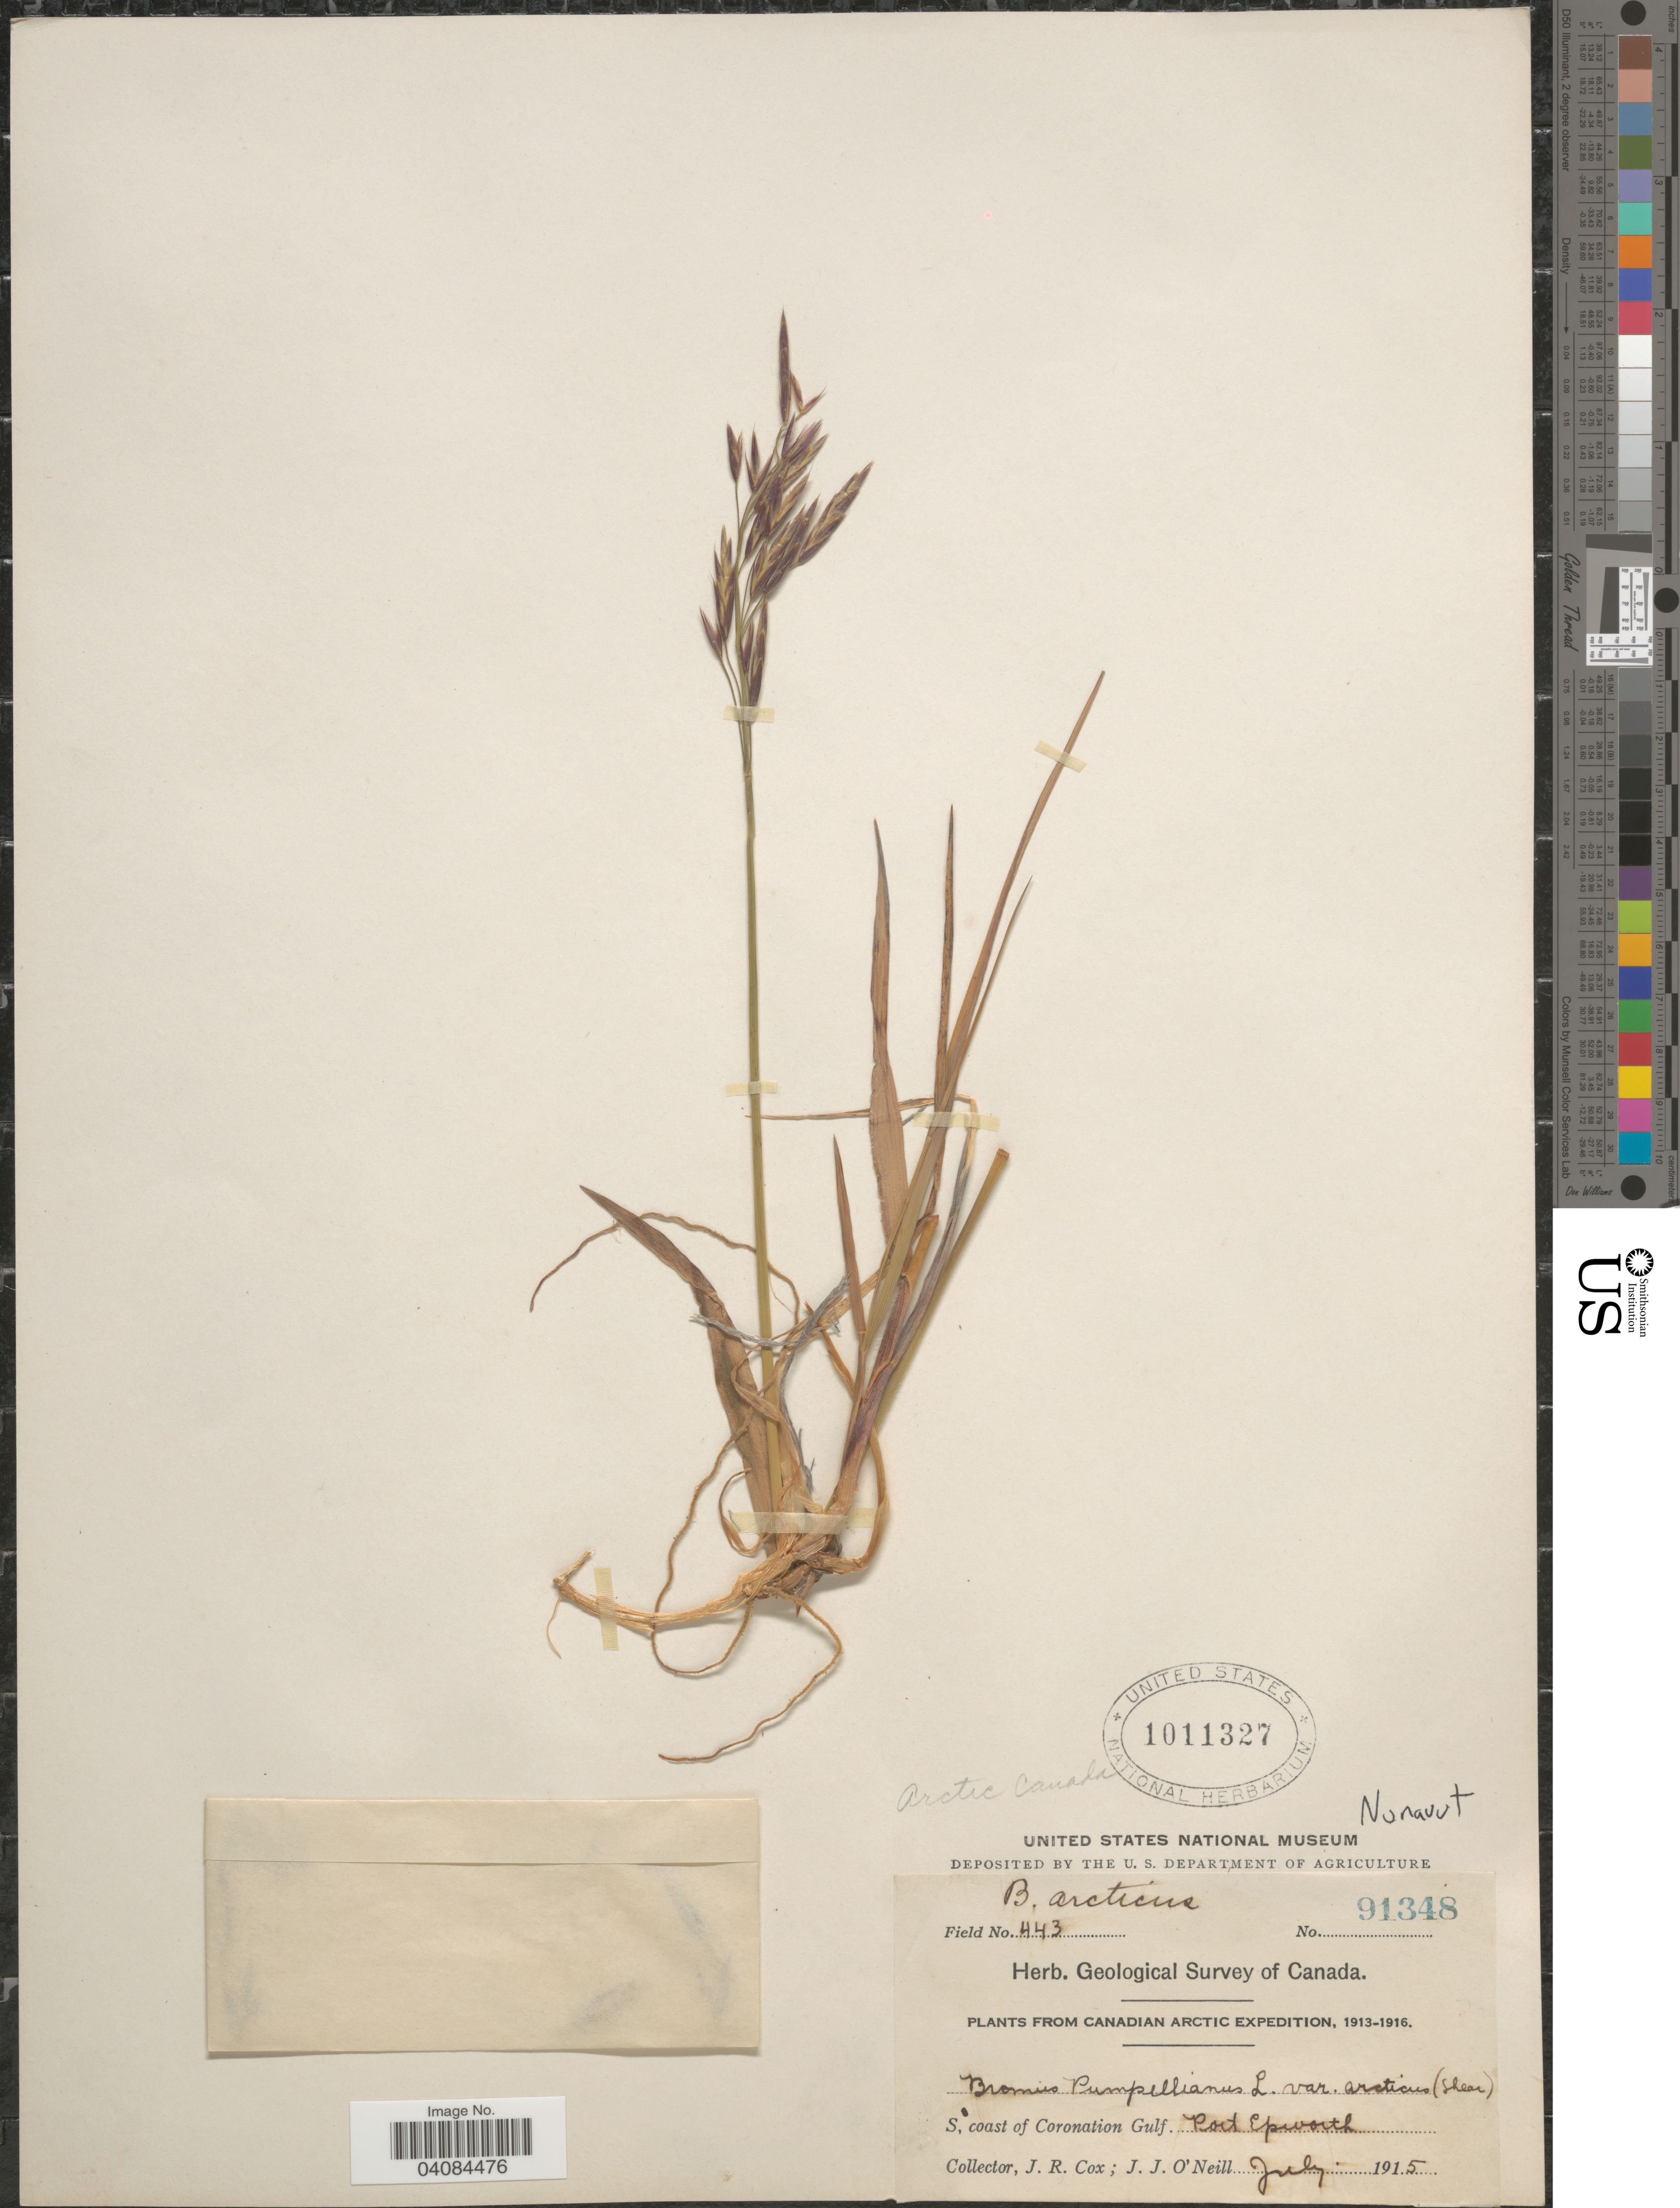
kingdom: Plantae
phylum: Tracheophyta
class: Liliopsida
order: Poales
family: Poaceae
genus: Bromus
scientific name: Bromus pumpellianus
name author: Scribn.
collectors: J. Cox & J. J. O'Neill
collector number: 443/91348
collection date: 1915-07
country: Canada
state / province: Nunavut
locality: Arctic Canada. Geological Survey of Canada. Canadian Arctic Expedition, 1913-1916. S, coast of Coronation Gulf. Port Epworth.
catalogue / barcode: US 1011327